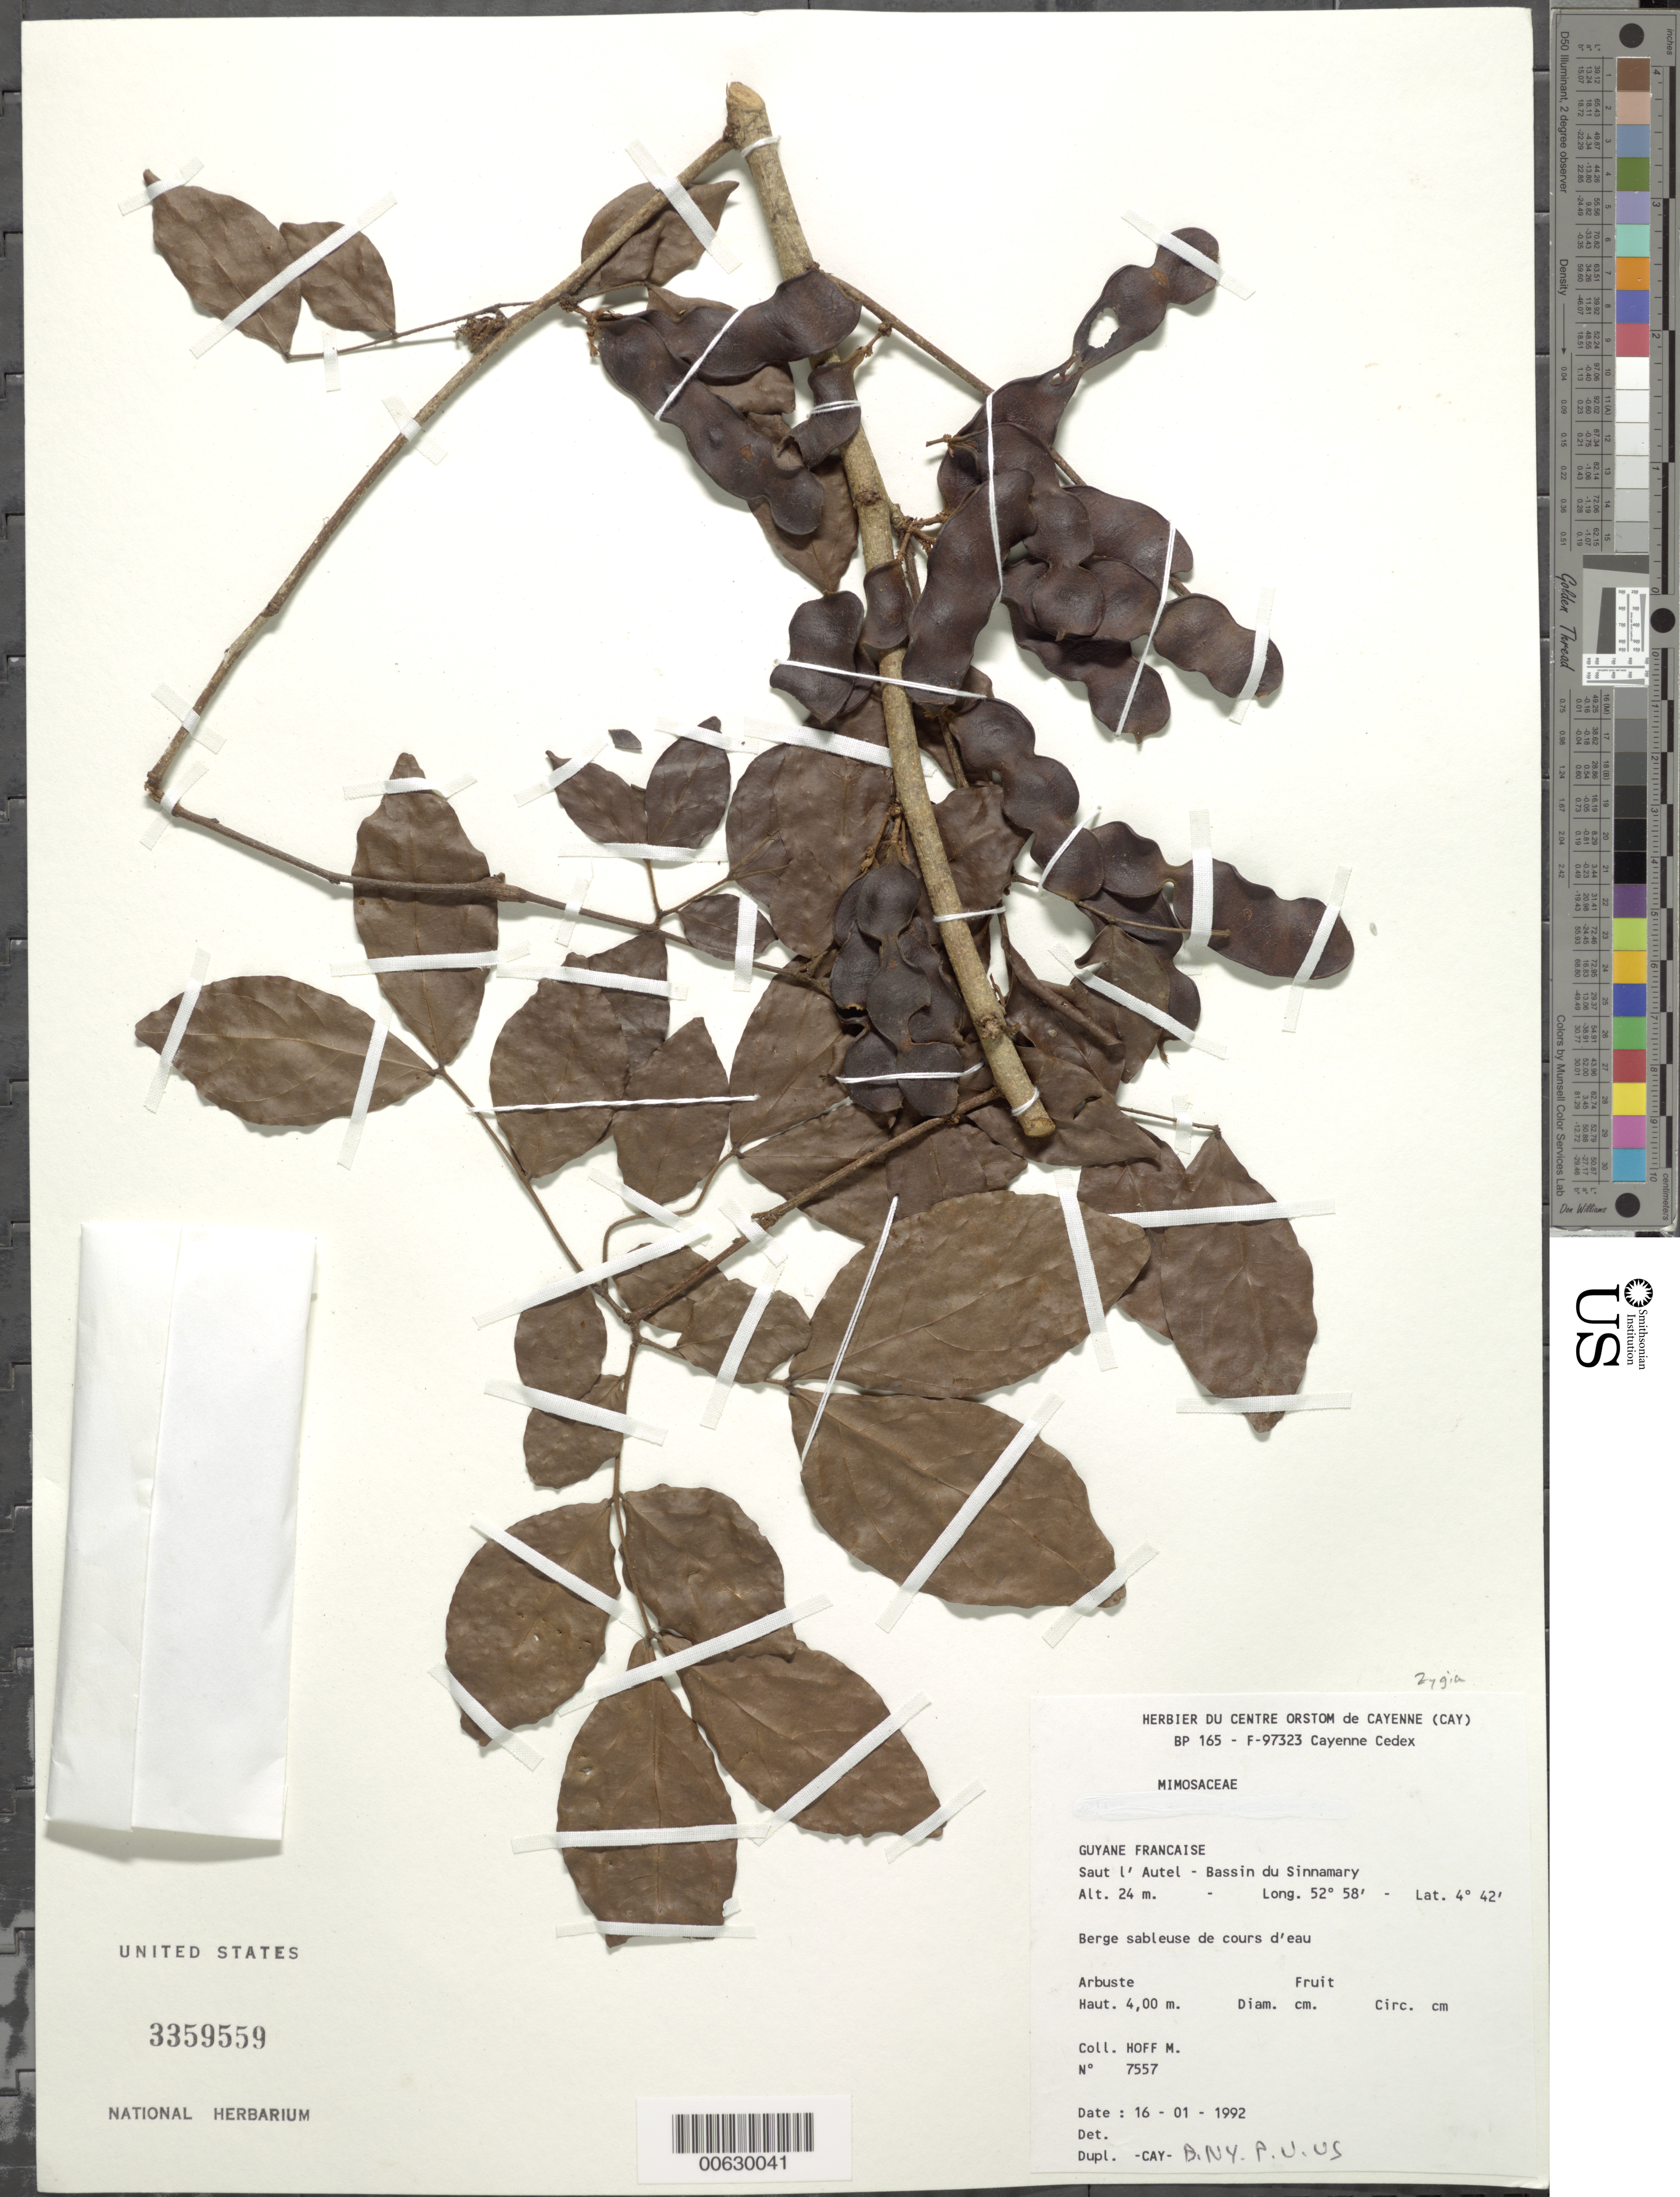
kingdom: Plantae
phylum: Tracheophyta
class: Magnoliopsida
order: Fabales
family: Fabaceae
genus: Zygia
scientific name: Zygia sp.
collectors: M. Hoff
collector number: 7557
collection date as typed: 16-Jan-92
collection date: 1992-01-16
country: French Guiana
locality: Saut l'Autel, Bassin du Sinnamary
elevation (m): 24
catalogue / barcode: US 3359559